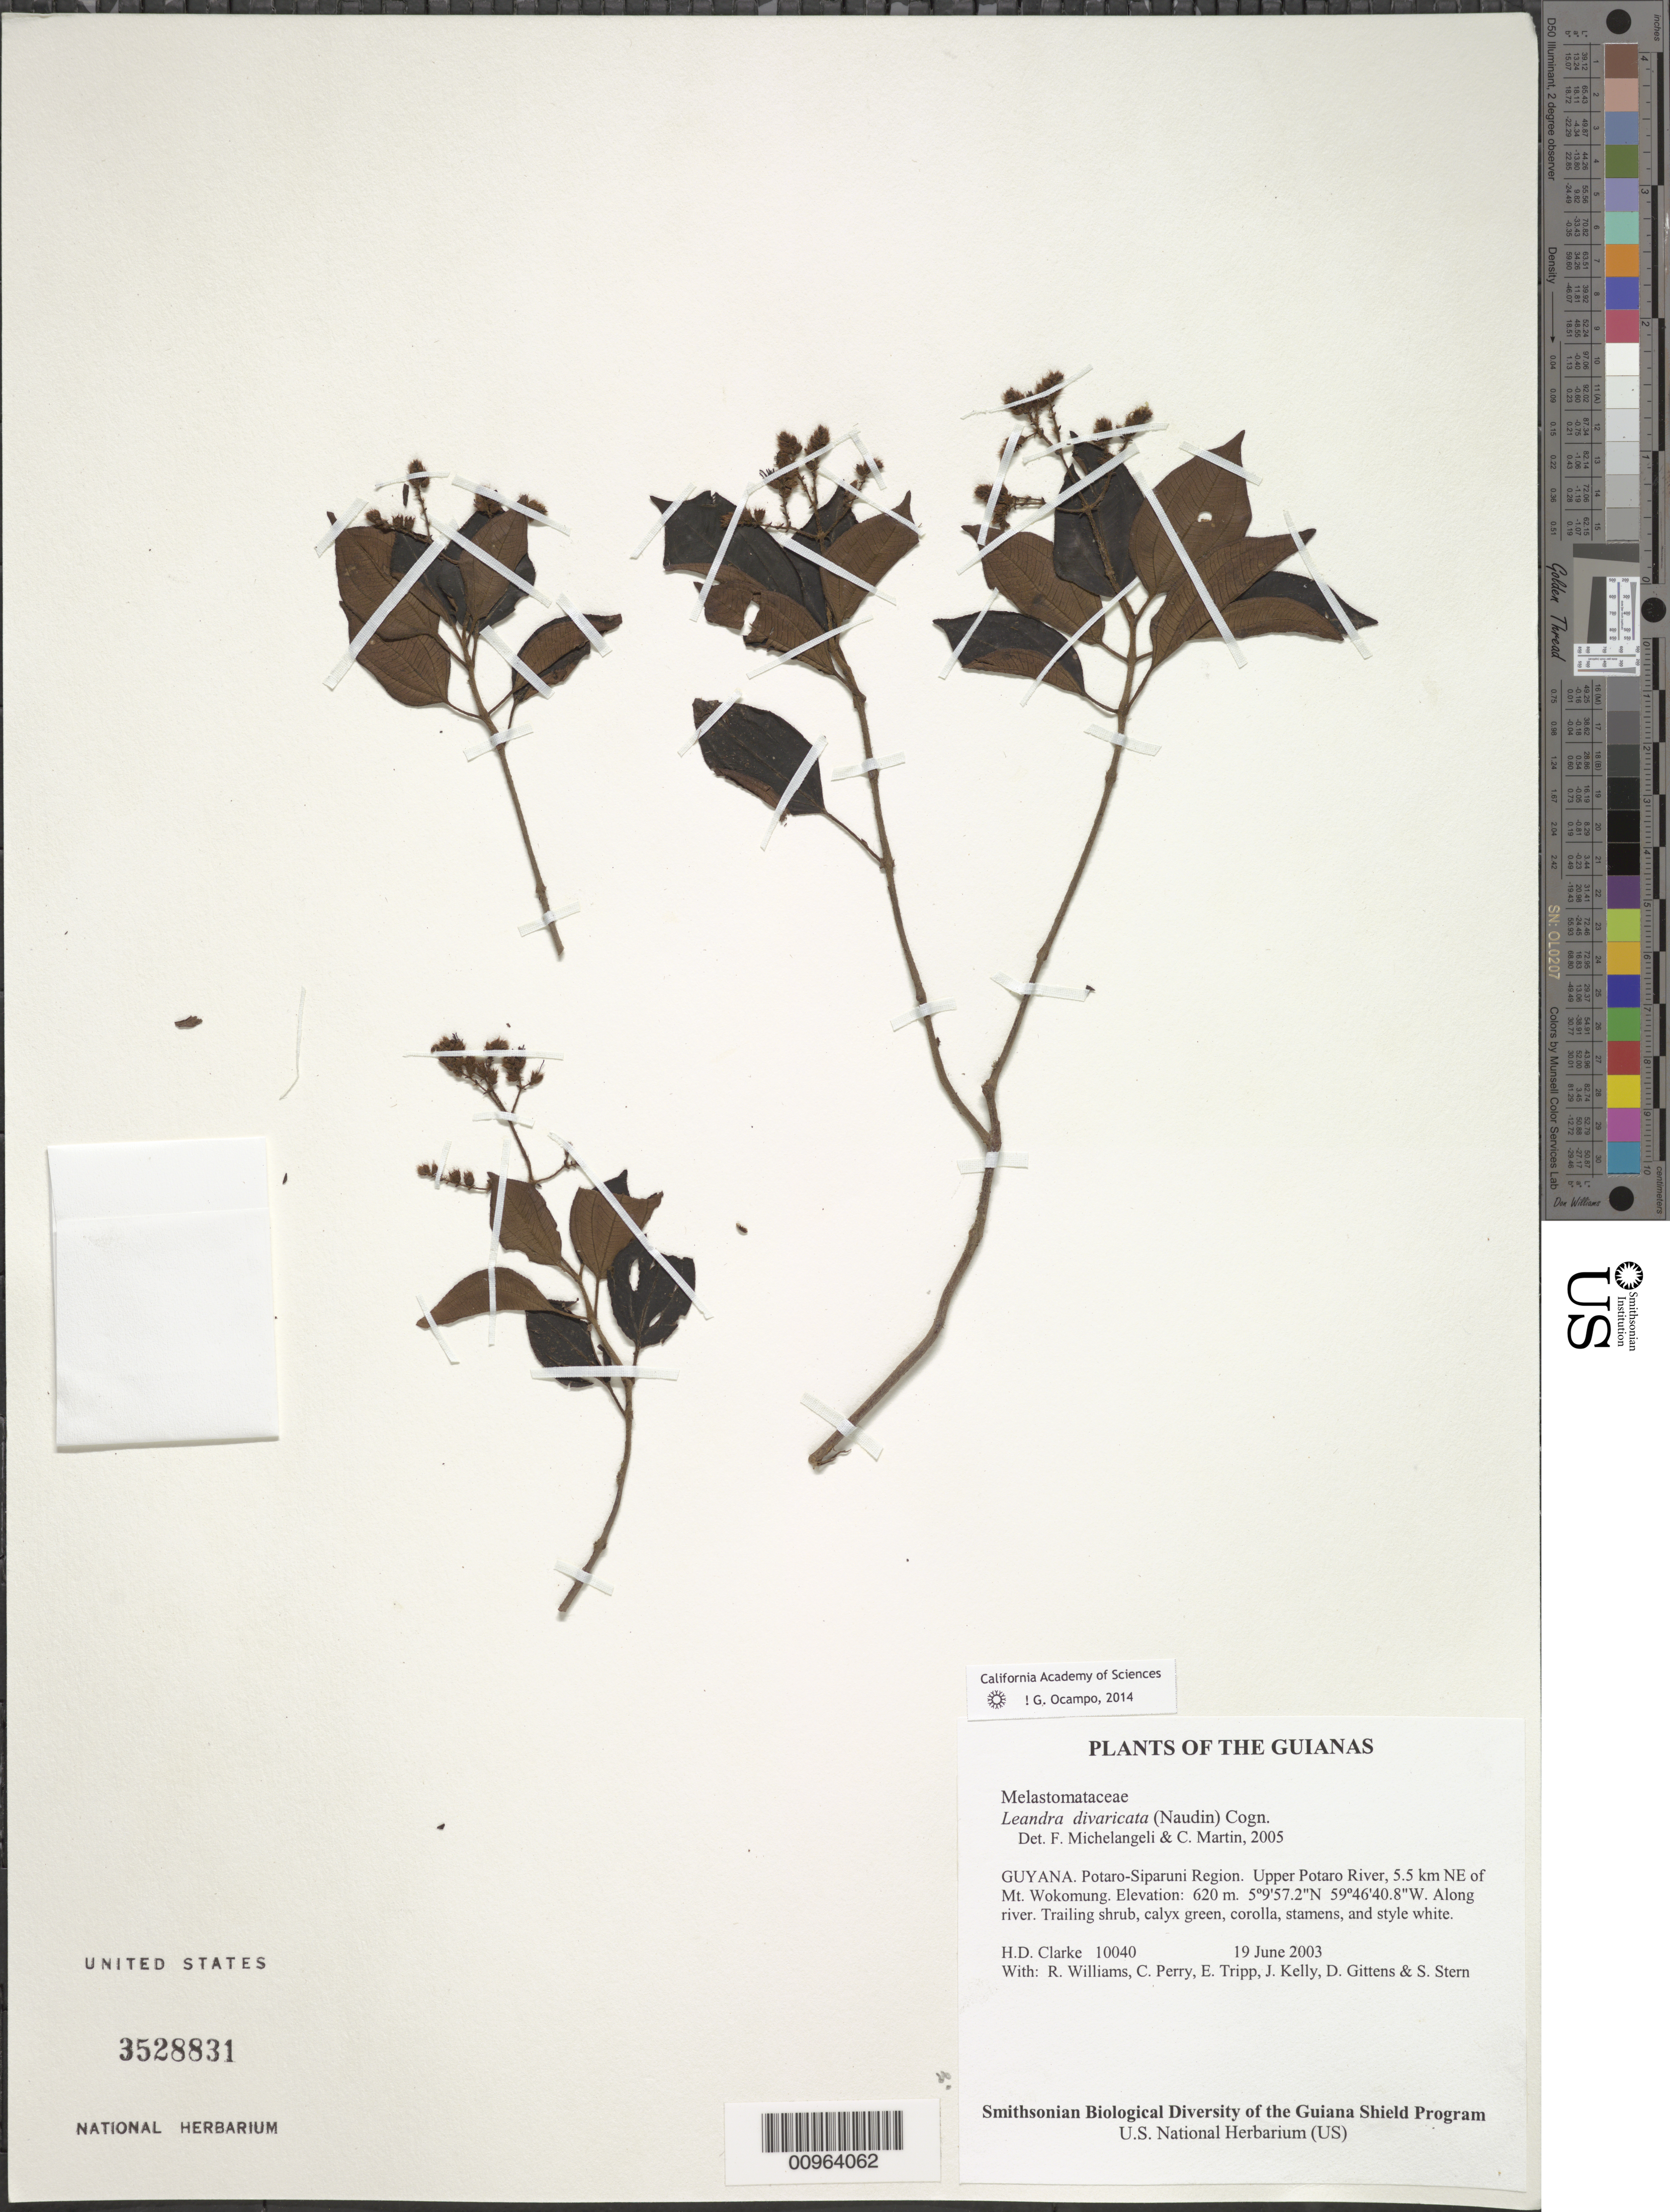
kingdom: Plantae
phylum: Tracheophyta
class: Magnoliopsida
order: Myrtales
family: Melastomataceae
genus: Leandra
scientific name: Leandra divaricata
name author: (Naudin) Cogn.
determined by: Michelangeli, F. A.; Martin, C.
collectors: H. D. Clarke, R. Williams, C. Perry, E. Tripp, J. Kelly, D. Gittens & S. R. Stern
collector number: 10040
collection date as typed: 19 June 2003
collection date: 2003-06-19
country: Guyana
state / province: Potaro-Siparuni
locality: Upper Potaro River, 5.5 km NE of Mt. Wokomung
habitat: Along river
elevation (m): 620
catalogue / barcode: US 3528831